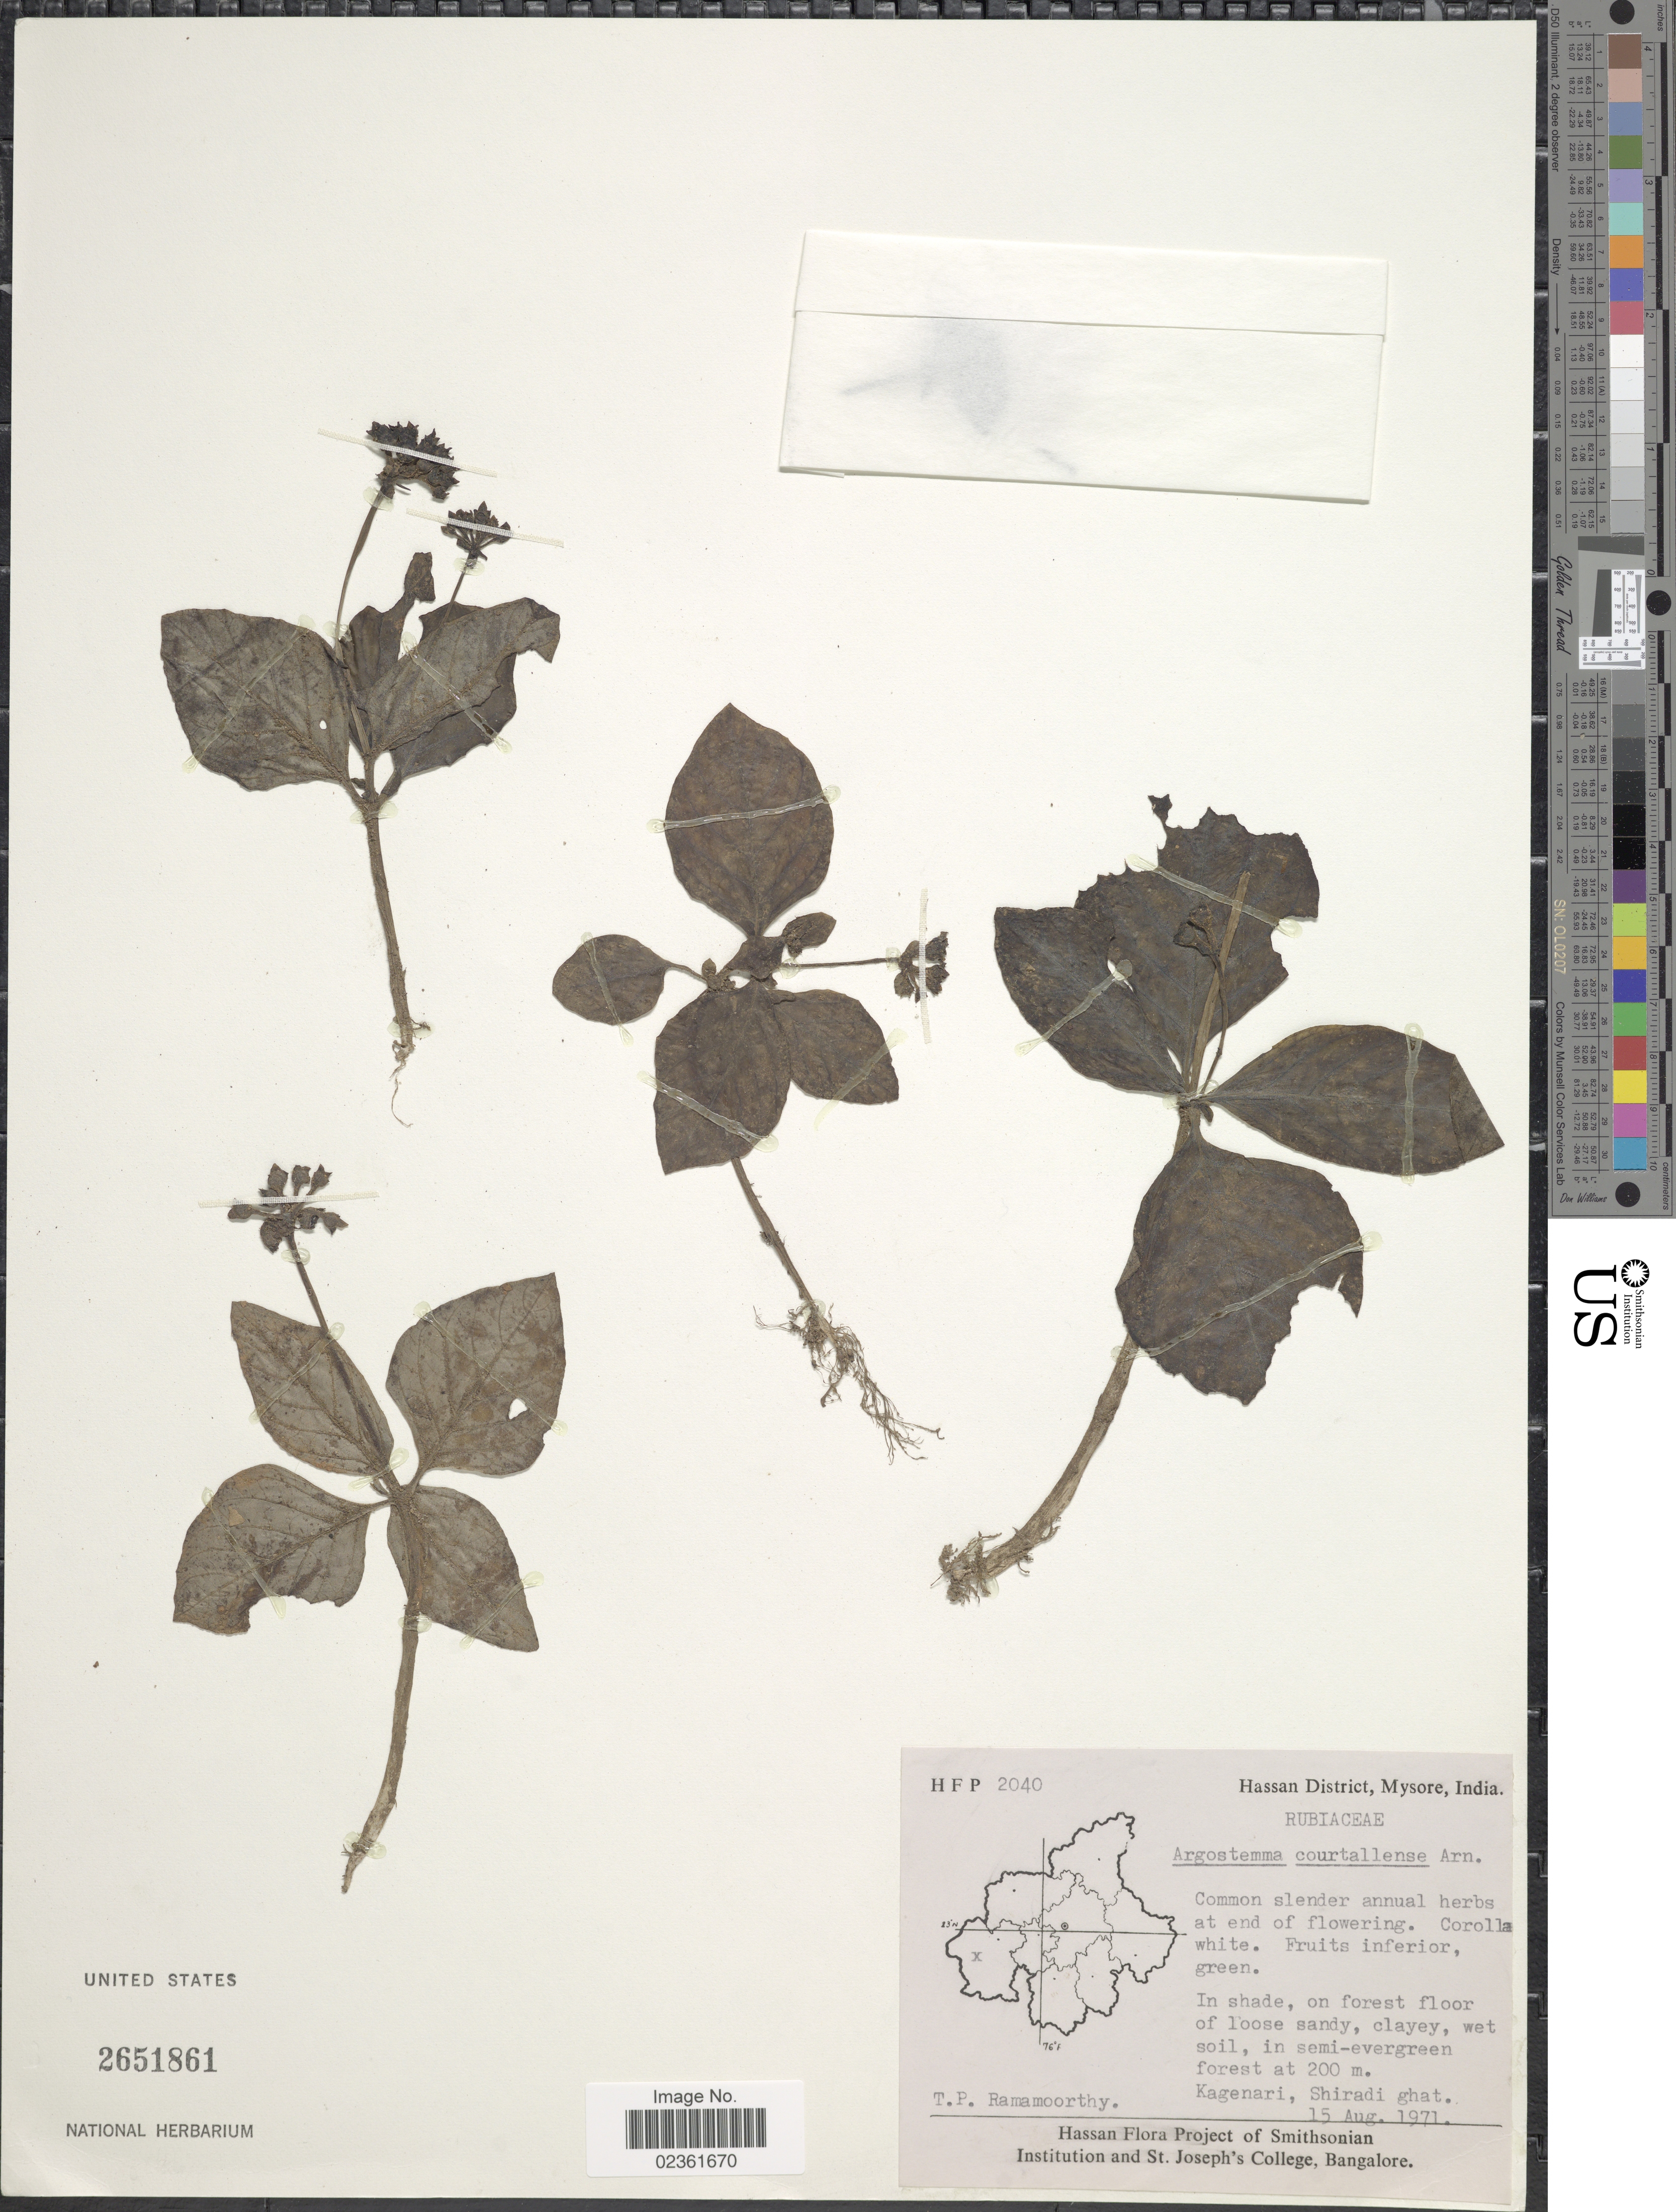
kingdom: Plantae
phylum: Tracheophyta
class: Magnoliopsida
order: Gentianales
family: Rubiaceae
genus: Argostemma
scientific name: Argostemma courtallense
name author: Arn.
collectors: T. P. Ramamoorthy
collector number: HFP 2040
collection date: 1971-08-15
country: India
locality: Hassan District, Mysore, Kagenari, Shiradi ghat.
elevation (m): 200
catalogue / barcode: US 2651861